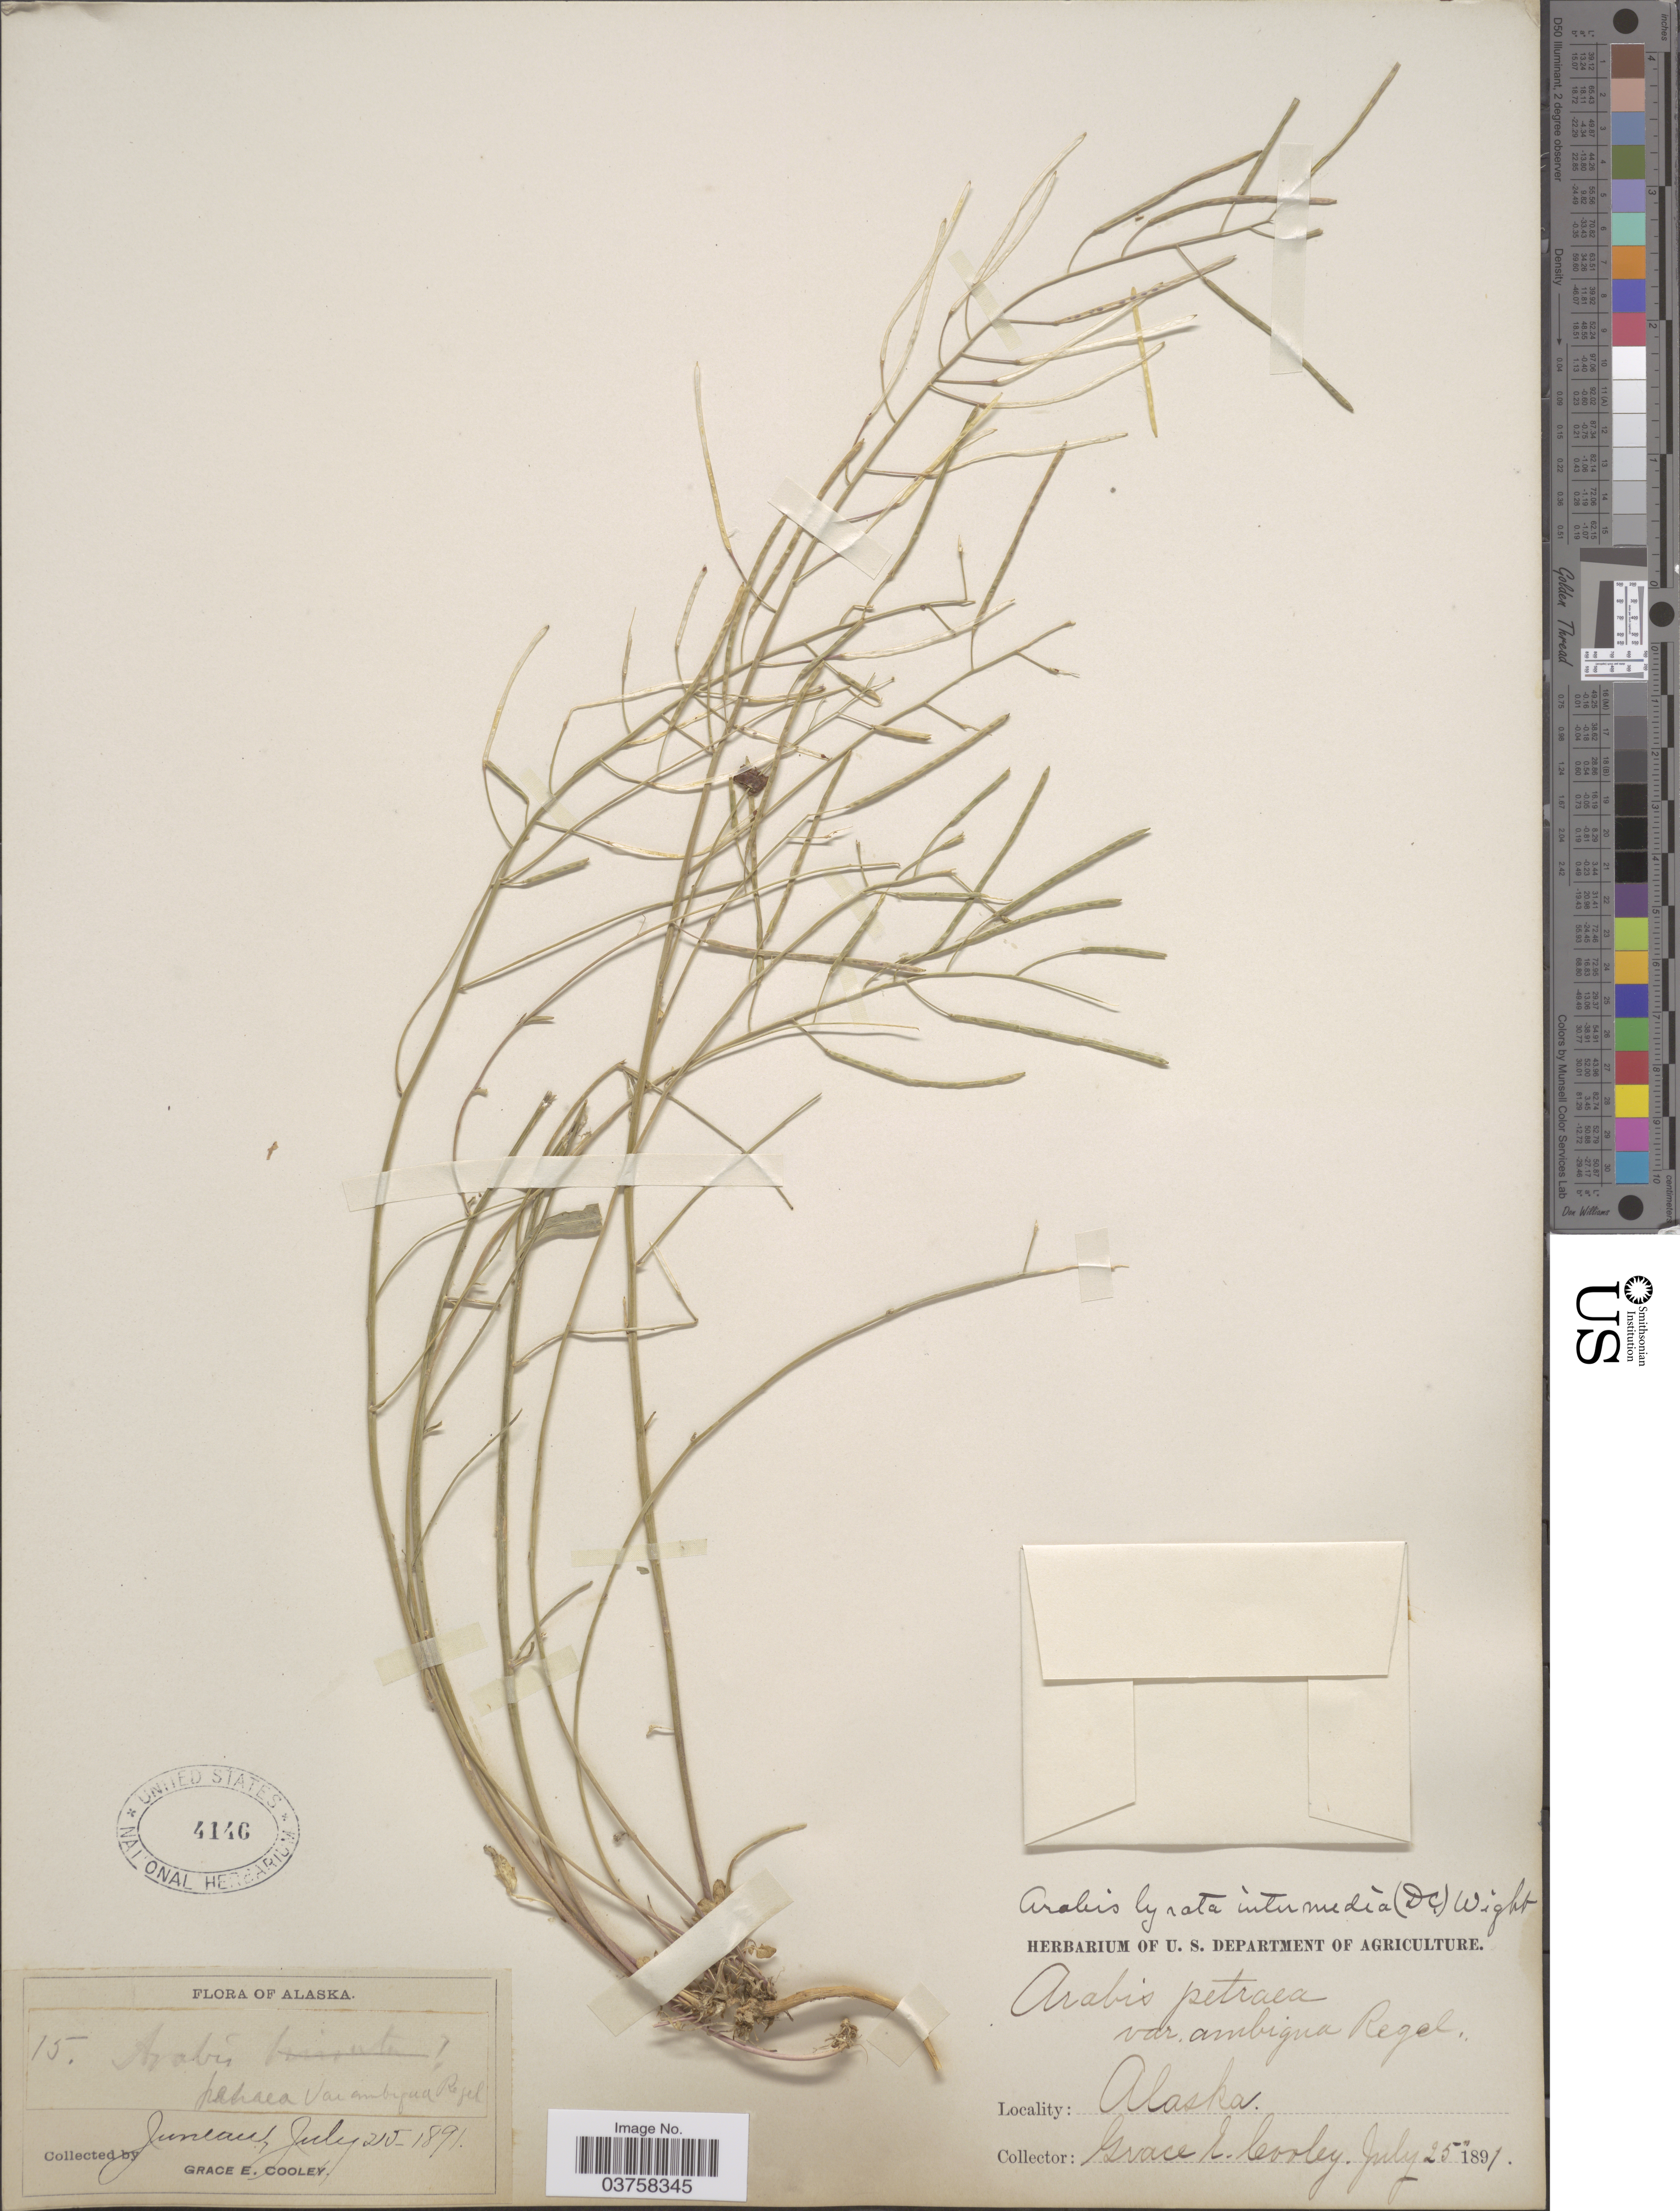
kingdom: Plantae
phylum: Tracheophyta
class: Magnoliopsida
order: Brassicales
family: Brassicaceae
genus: Arabidopsis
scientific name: Arabidopsis lyrata subsp. kamchatica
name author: (Fisch. ex DC.) O'Kane & Al-Shehbaz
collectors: G. E. Cooley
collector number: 15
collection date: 1891-07-25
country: United States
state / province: Alaska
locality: Juneau.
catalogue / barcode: US 4146